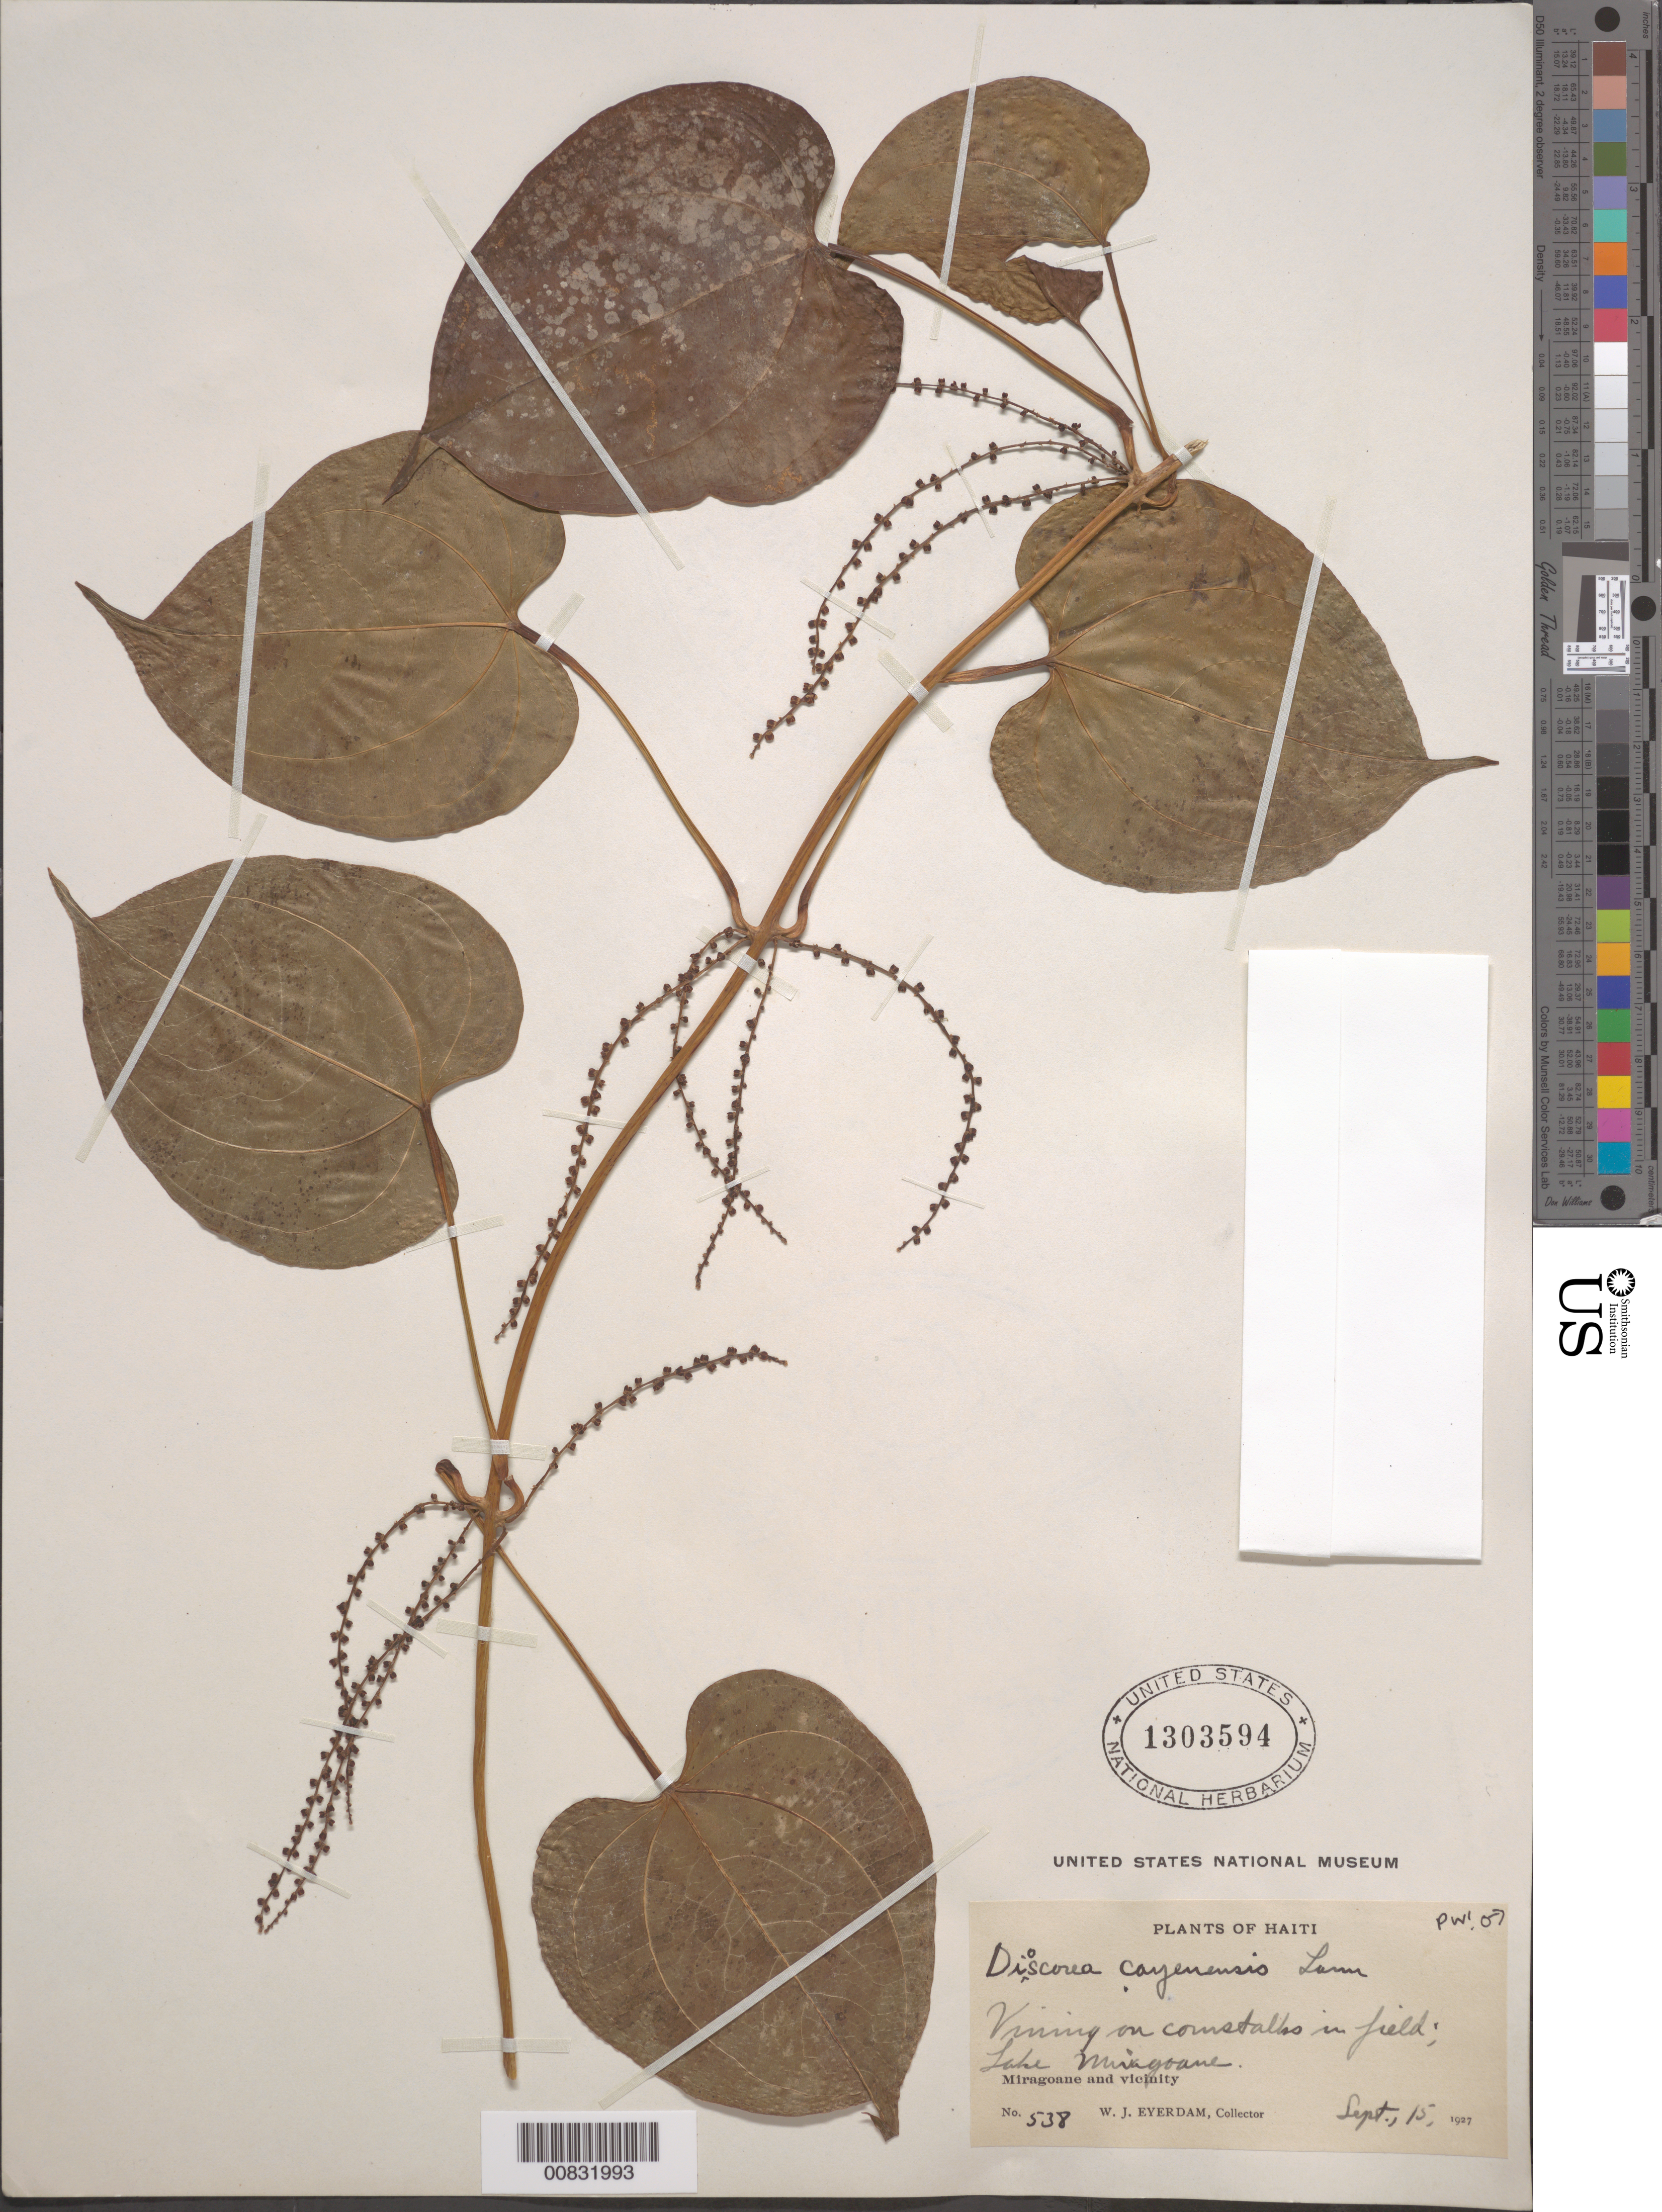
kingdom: Plantae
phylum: Tracheophyta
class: Liliopsida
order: Dioscoreales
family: Dioscoreaceae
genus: Dioscorea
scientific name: Dioscorea cayenensis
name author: Lam.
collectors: W. J. Eyerdam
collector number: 538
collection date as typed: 15 Sep 1927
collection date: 1927-09-15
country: Haiti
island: Hispaniola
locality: Miragoane and vicinity. Lake Miragoane.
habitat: Vinning on corn stalk in field.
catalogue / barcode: US 1303594